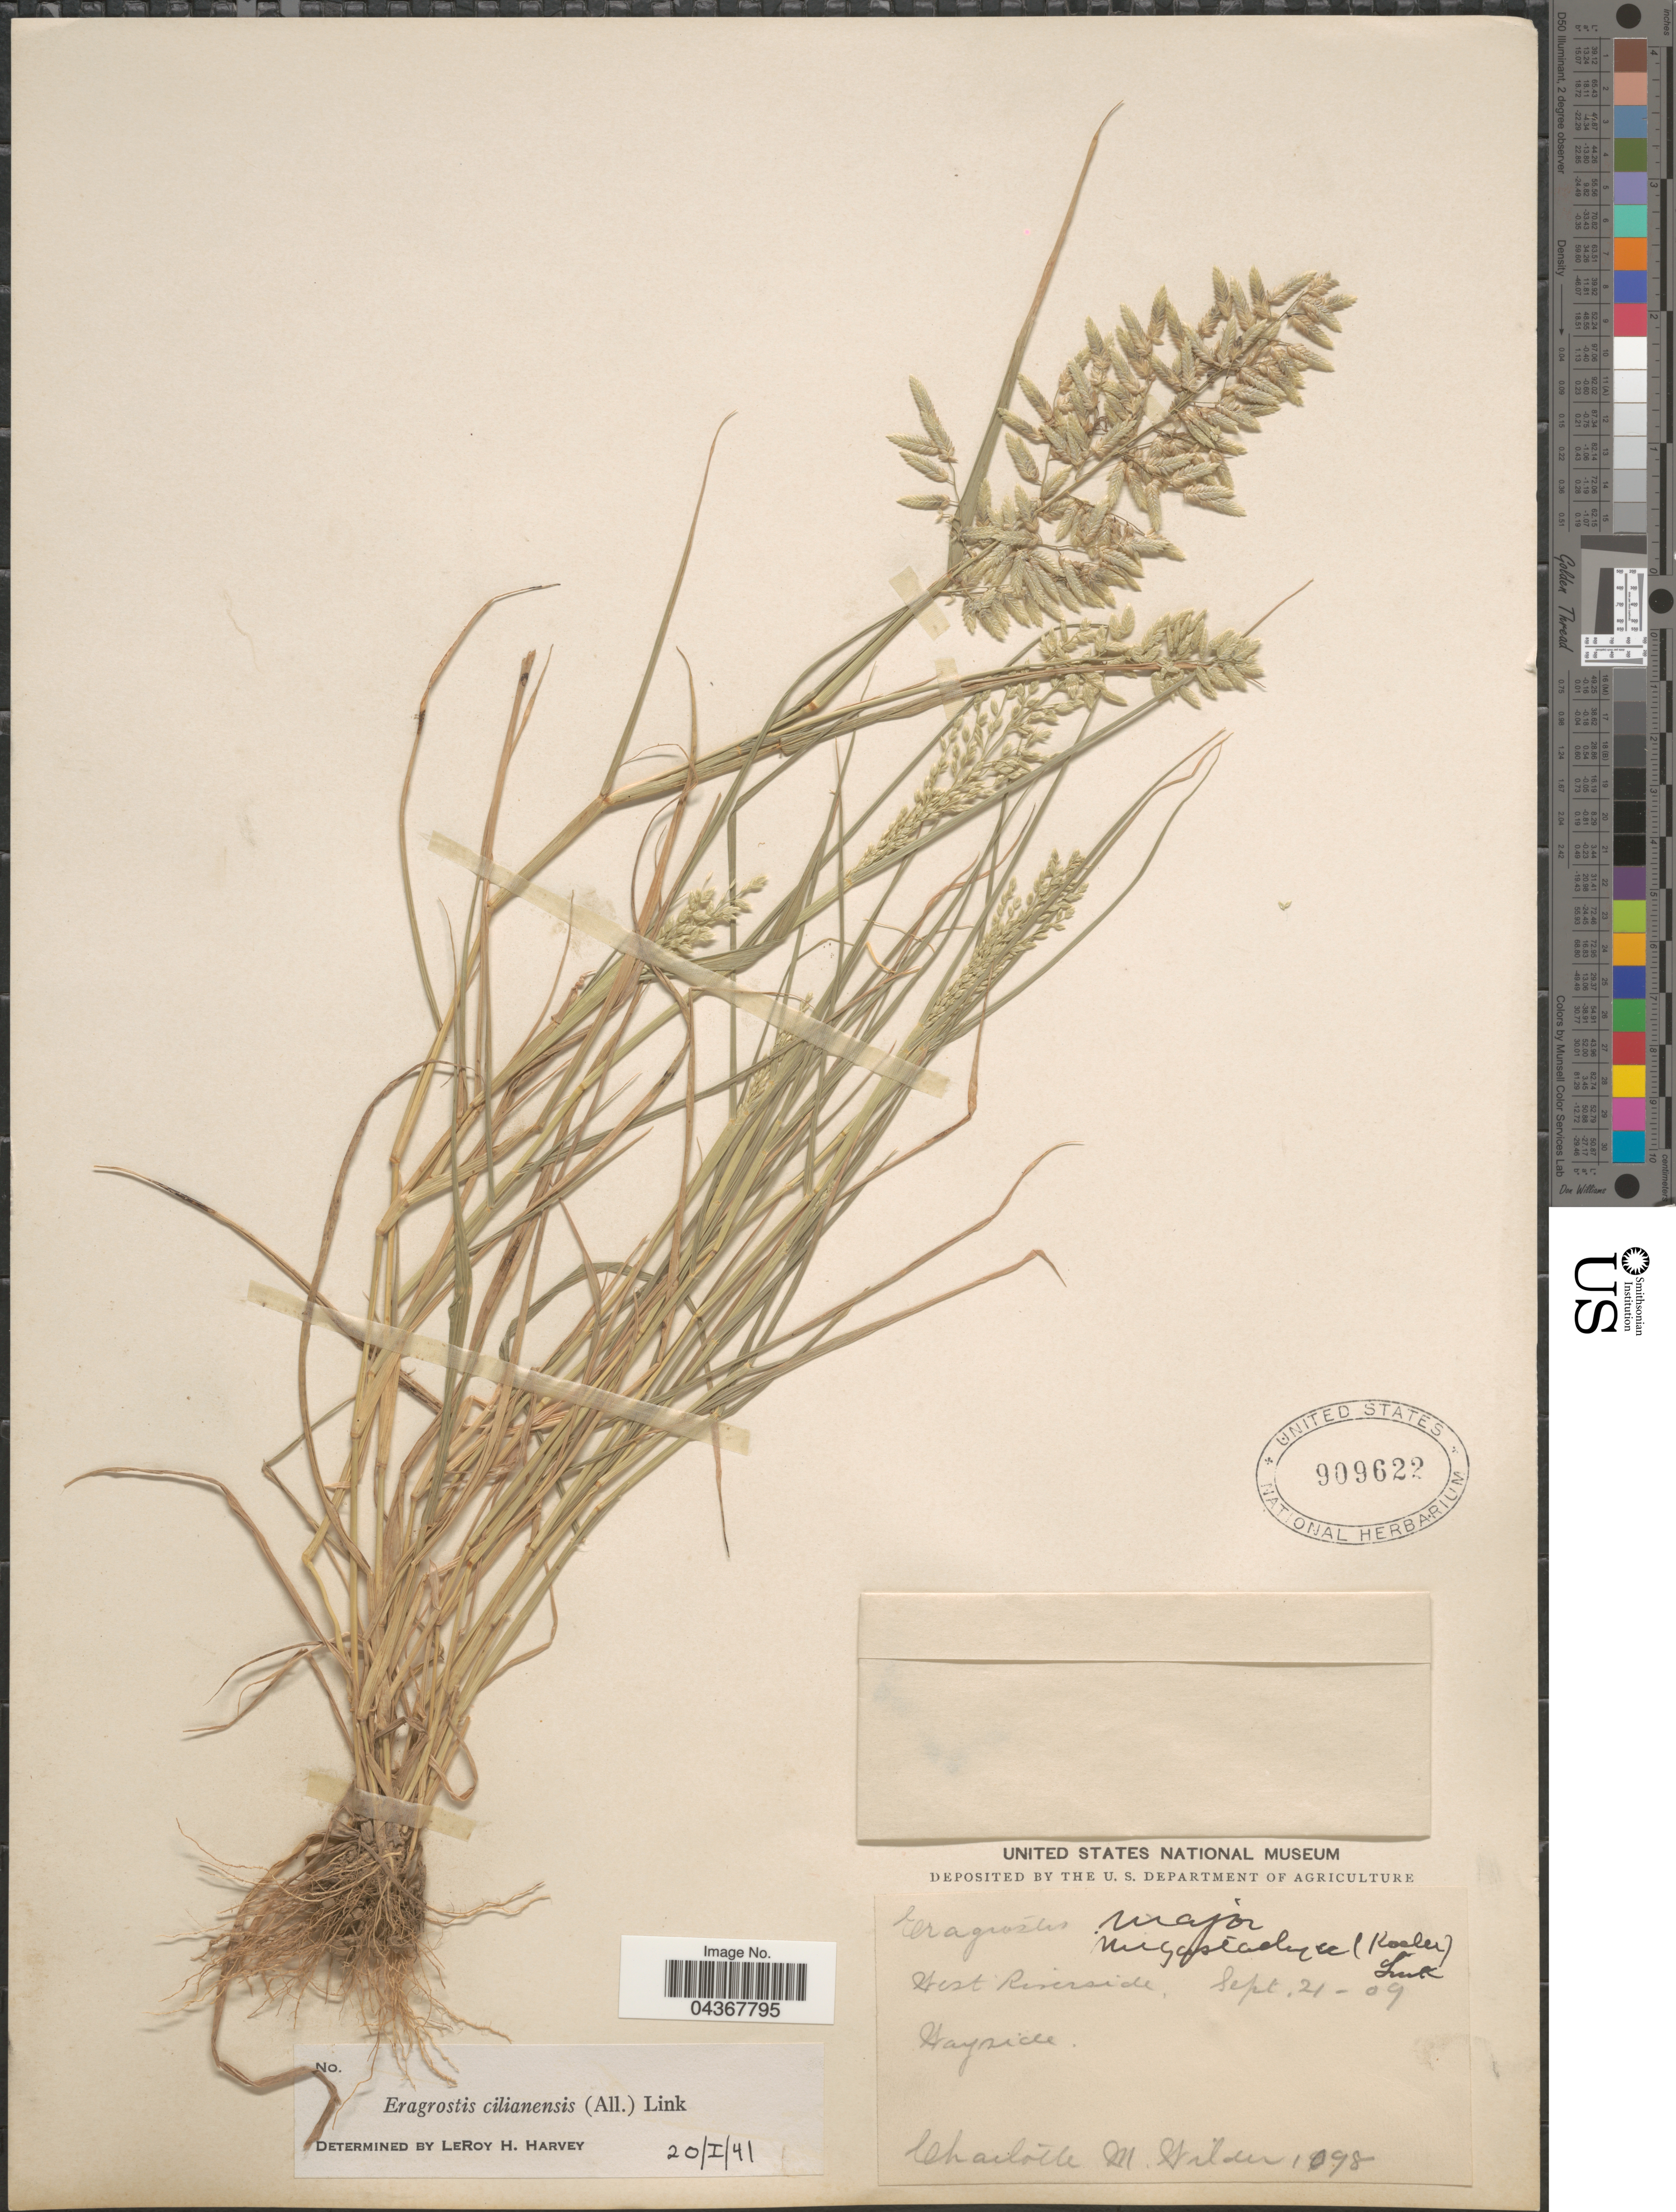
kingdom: Plantae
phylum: Tracheophyta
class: Liliopsida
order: Poales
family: Poaceae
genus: Eragrostis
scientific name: Eragrostis cilianensis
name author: (Bellardi) Vignolo ex Janch.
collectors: C. Wilder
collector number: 1098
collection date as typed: Transcribed d/m/y: 21/9/9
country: United States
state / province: California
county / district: Riverside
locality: West Riverside. Wayside.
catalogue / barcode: US 909622